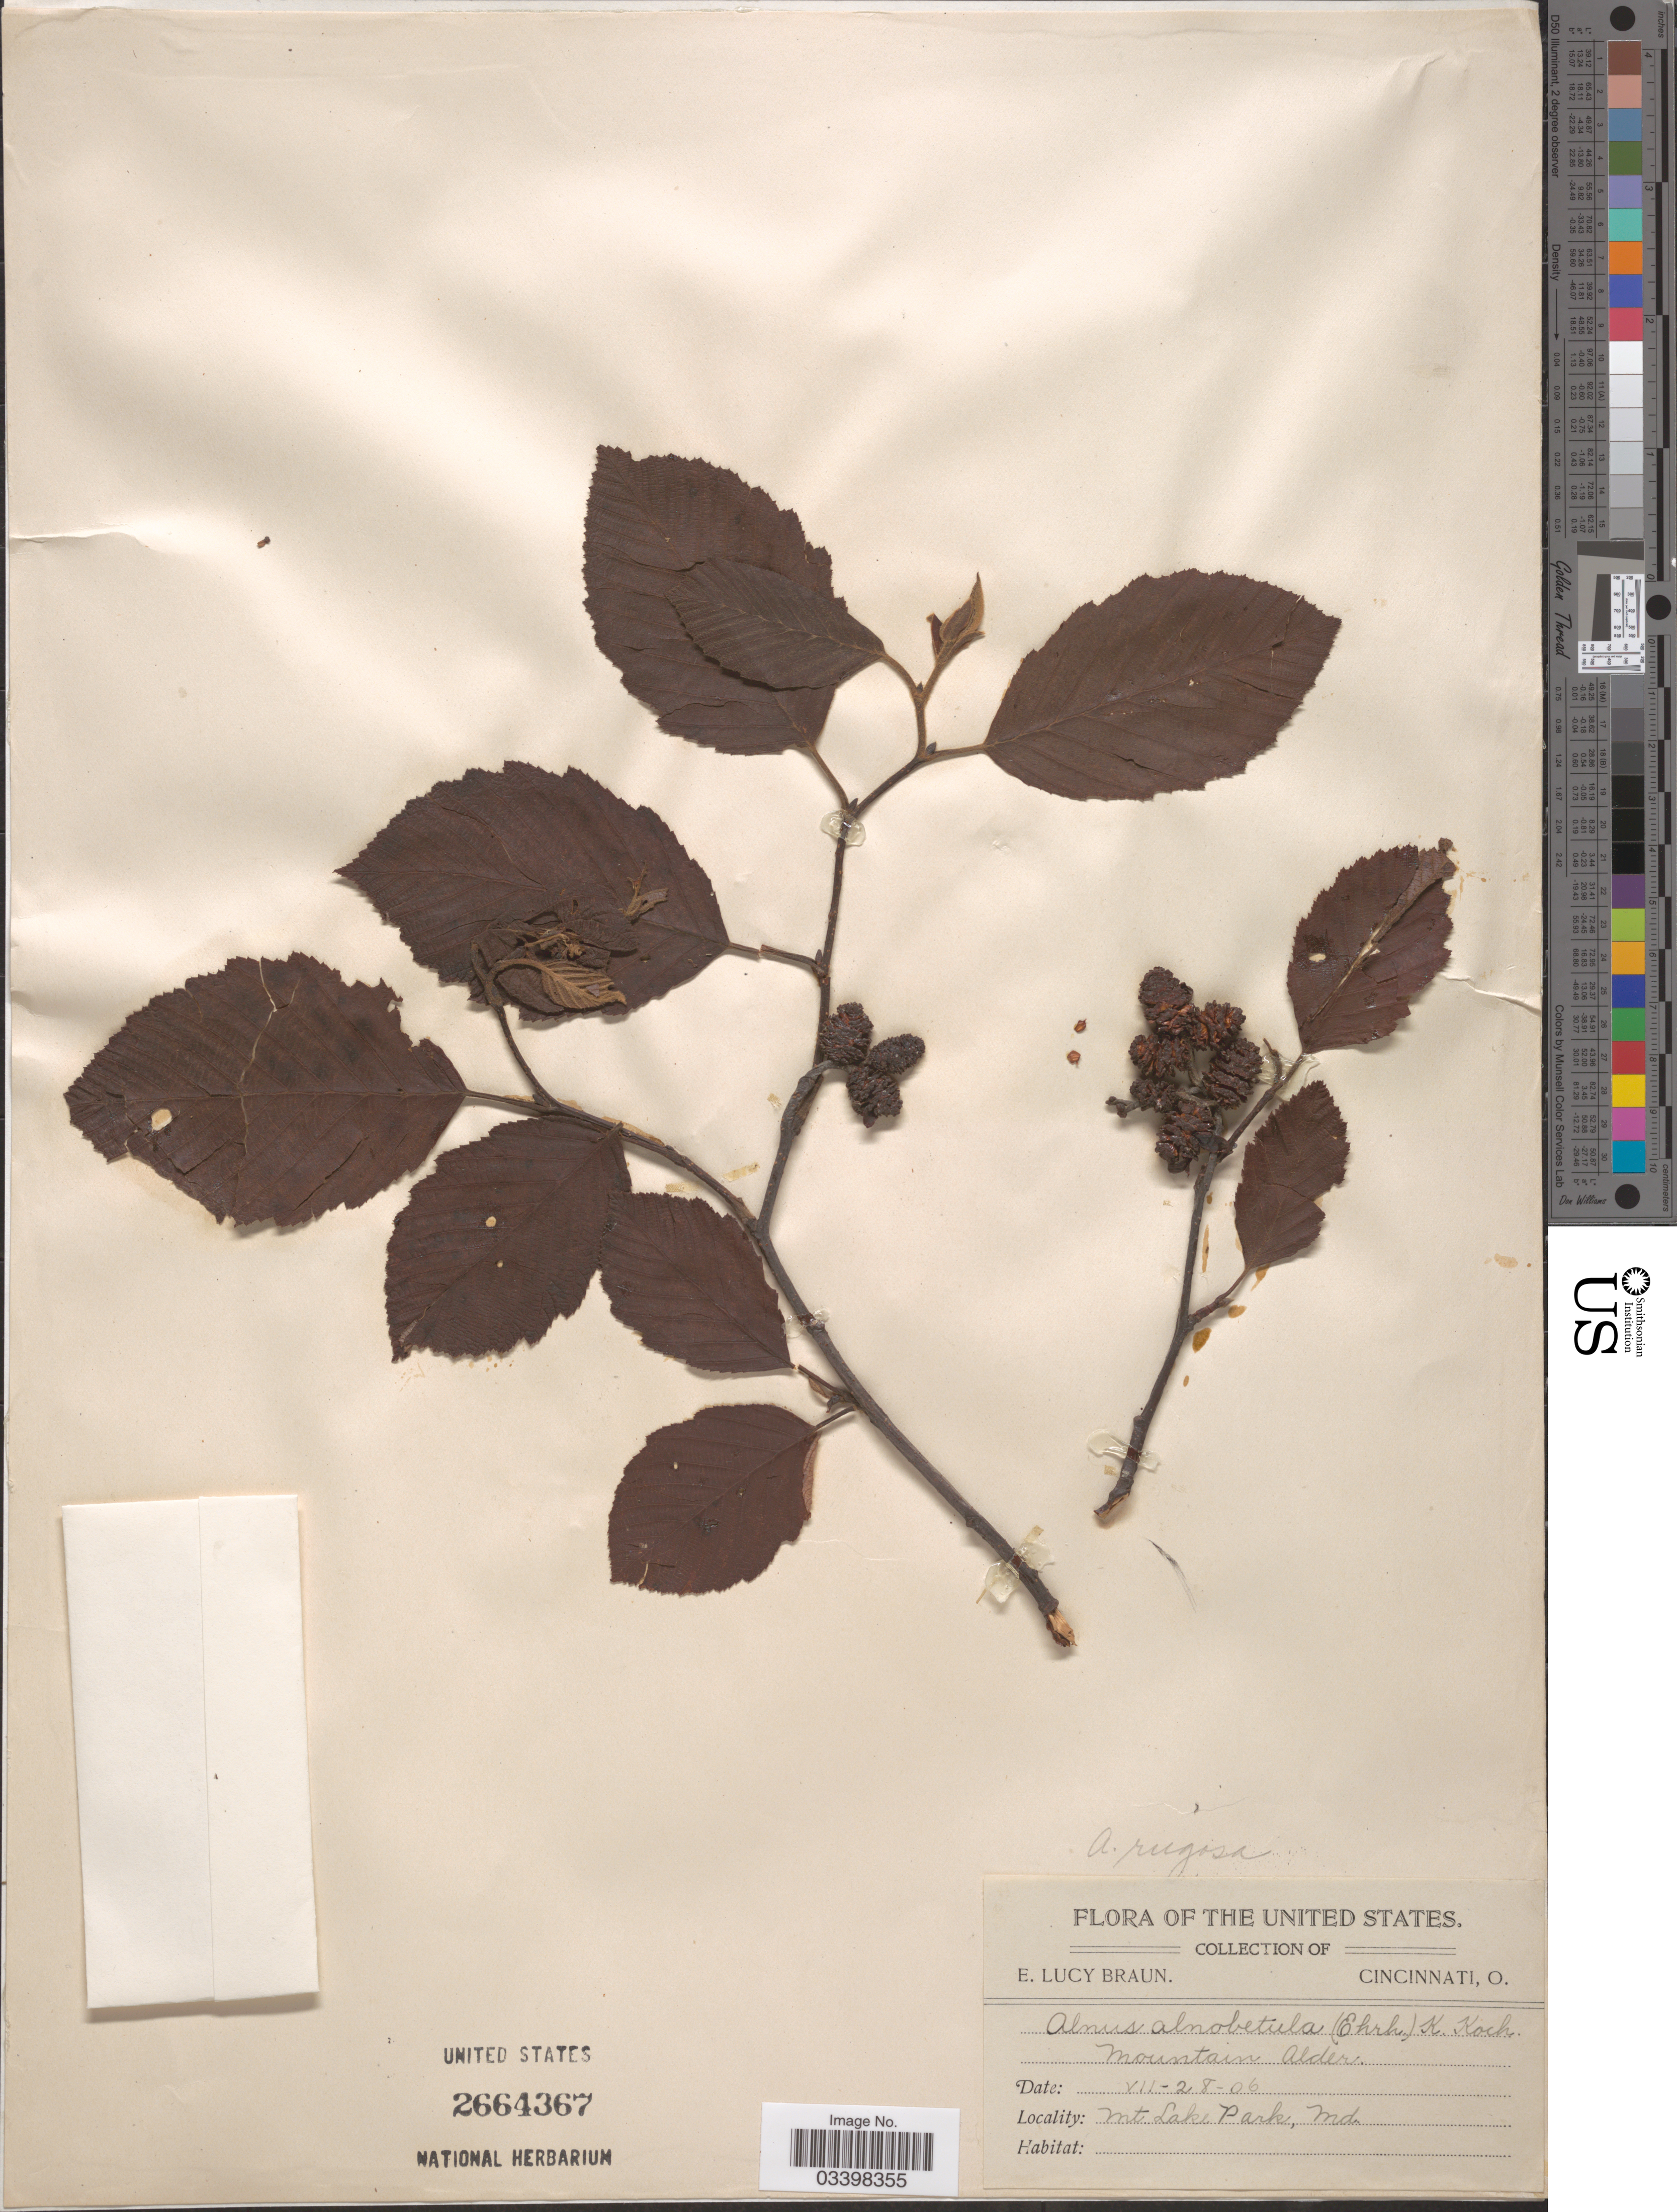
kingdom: Plantae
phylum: Tracheophyta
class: Magnoliopsida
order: Fagales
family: Betulaceae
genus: Alnus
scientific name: Alnus serrulata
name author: (Aiton) Willd.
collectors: E. L. Braun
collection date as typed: Transcribed d/m/y: 28/7/6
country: United States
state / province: Maryland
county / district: Garrett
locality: Mt Lake Park.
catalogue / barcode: US 2664367